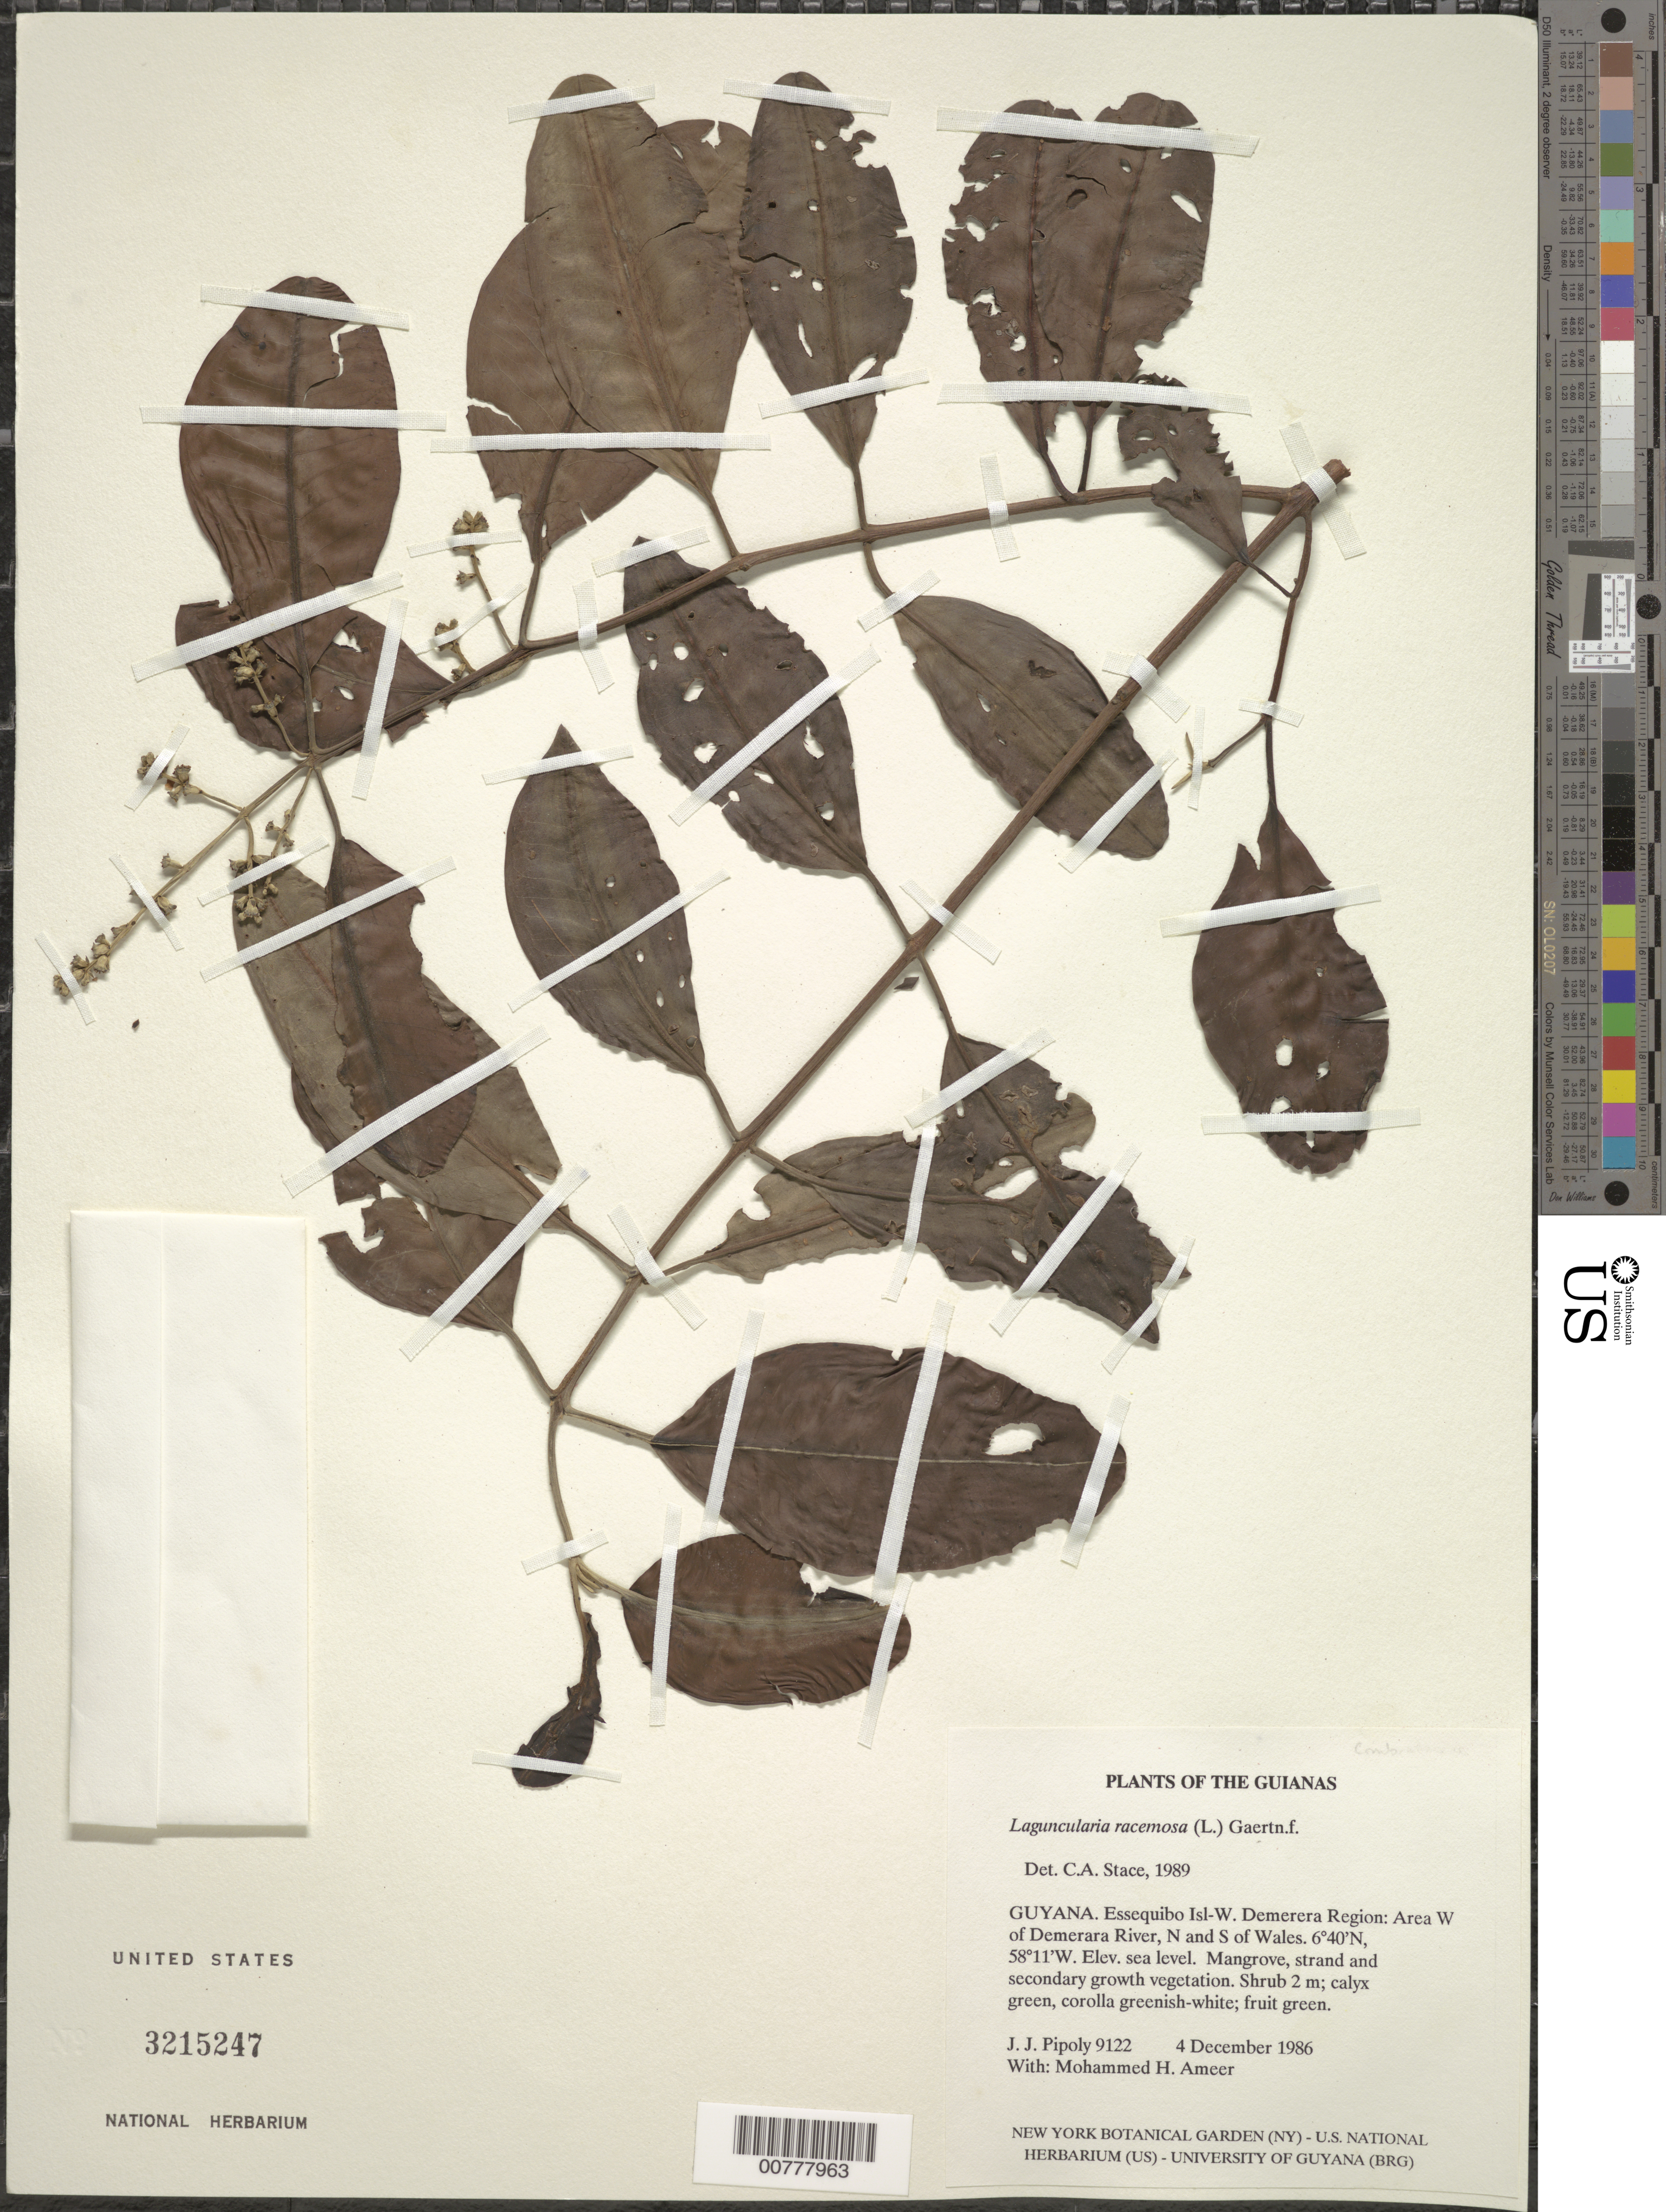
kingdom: Plantae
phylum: Tracheophyta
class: Magnoliopsida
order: Myrtales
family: Combretaceae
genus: Laguncularia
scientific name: Laguncularia racemosa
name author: (L.) C.F. Gaertn.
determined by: Stace, C. A.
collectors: J. J. Pipoly & M. Ameer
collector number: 9122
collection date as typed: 4 December 1986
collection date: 1986-12-04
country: Guyana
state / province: Essequibo Isl-W. Demerara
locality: Area W of Demerara River, N and S of Wales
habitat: Mangrove, strand and secondary growth vegetation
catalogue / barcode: US 3215247